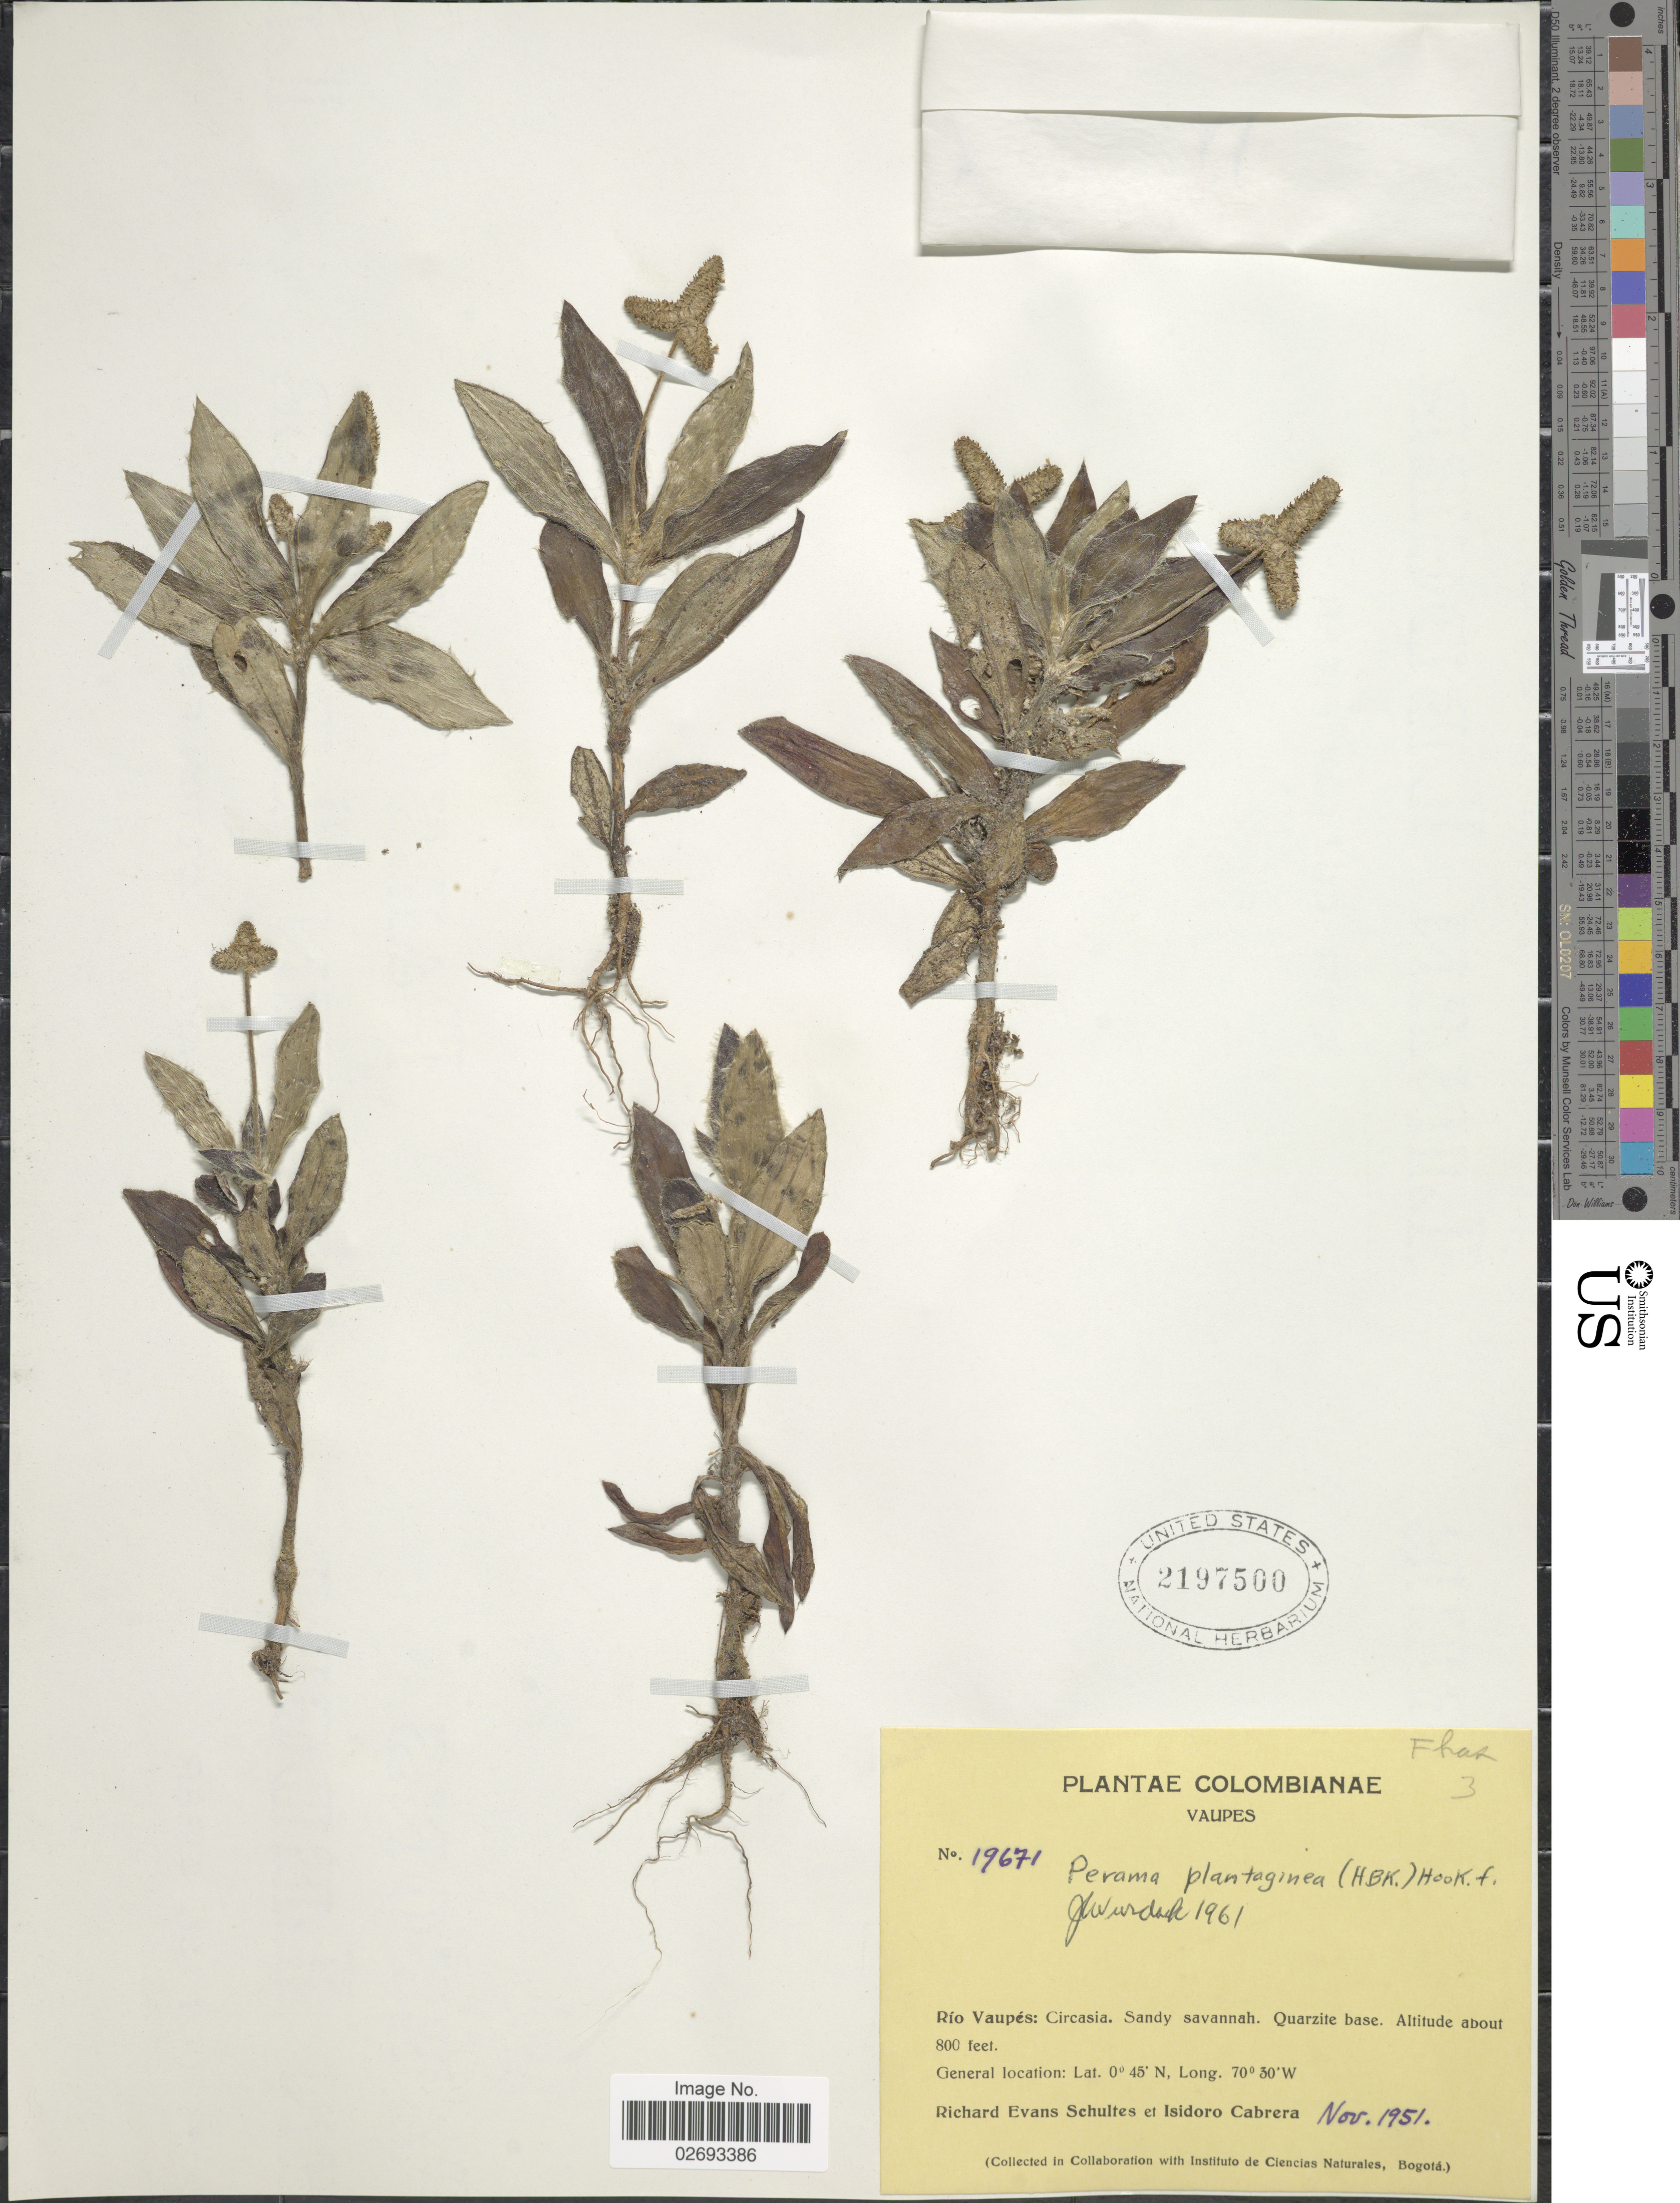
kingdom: Plantae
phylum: Tracheophyta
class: Magnoliopsida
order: Gentianales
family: Rubiaceae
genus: Perama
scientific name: Perama plantaginea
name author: (Kunth) Hook. f.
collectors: R. E. Schultes & I. Cabrera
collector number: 19671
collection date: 1951-11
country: Colombia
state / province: Vaupés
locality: Rio Vaupes: Circasia. Quarzite base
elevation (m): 244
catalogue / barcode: US 2197500